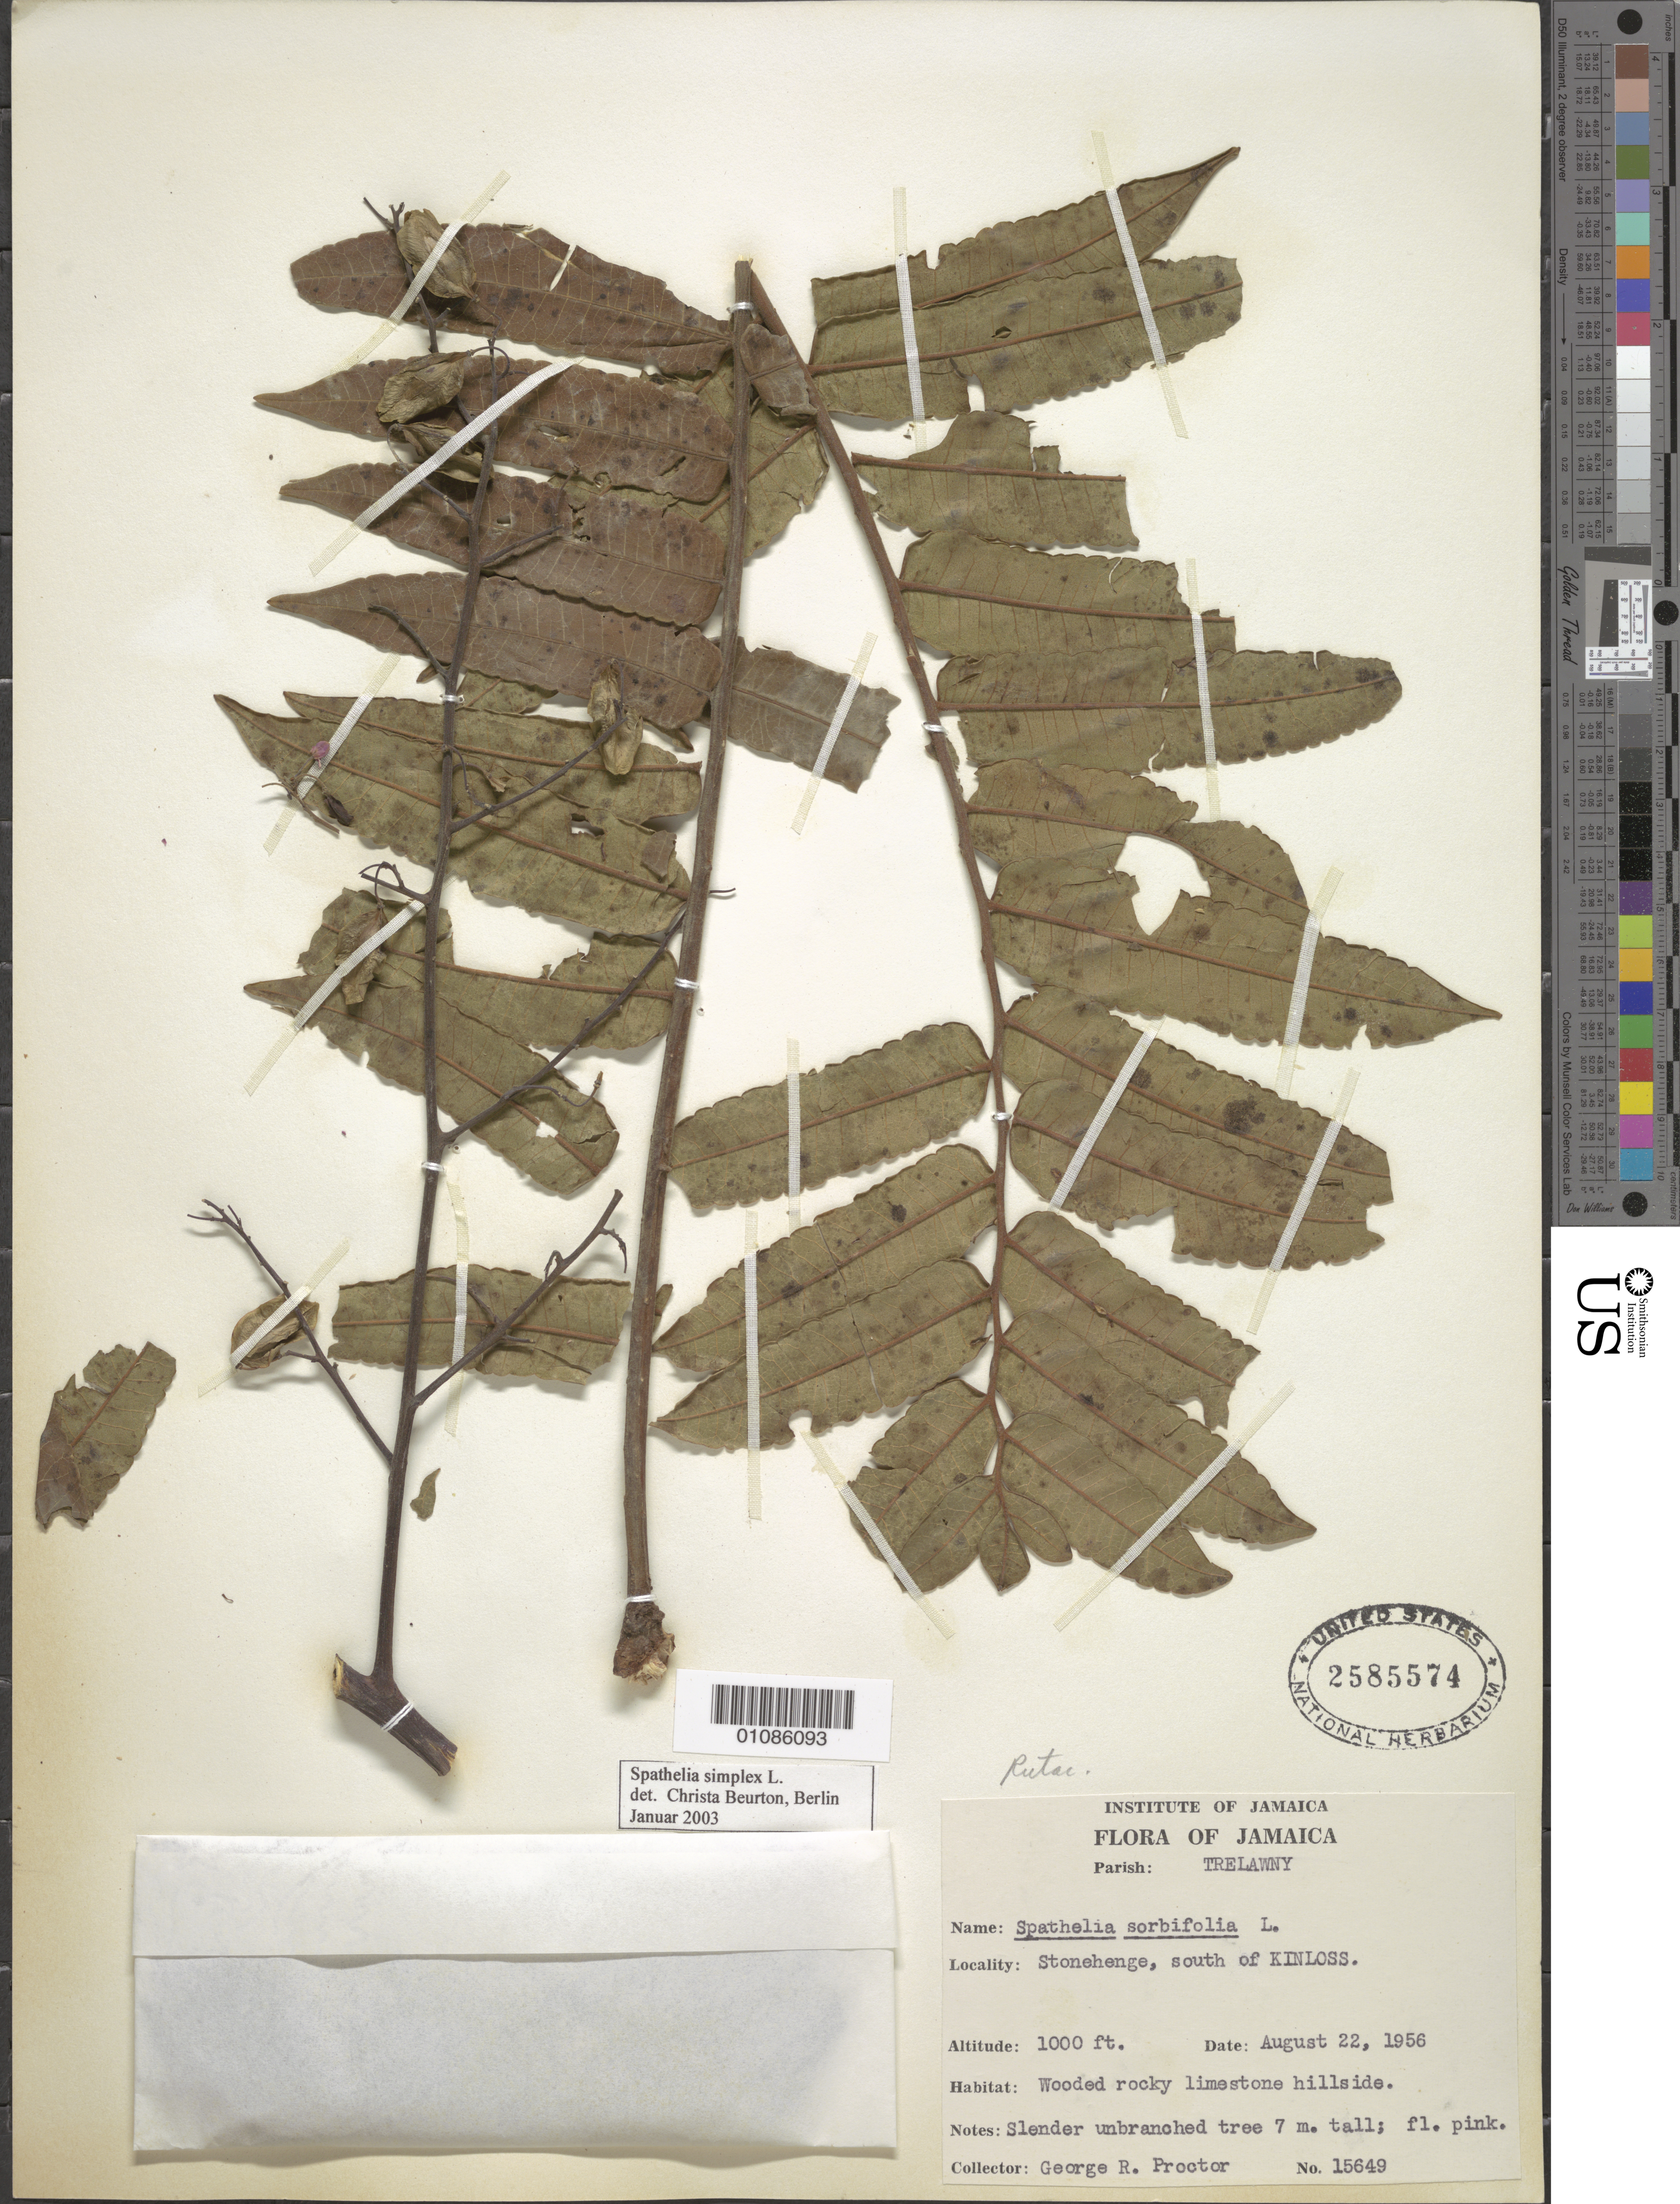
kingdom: Plantae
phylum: Tracheophyta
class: Magnoliopsida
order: Sapindales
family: Rutaceae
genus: Spathelia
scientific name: Spathelia sorbifolia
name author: L.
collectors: G. R. Proctor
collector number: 15649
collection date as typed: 22 Aug 1956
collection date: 1956-08-22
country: Jamaica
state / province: Trelawny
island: Jamaica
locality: Stonehenge, S of Kinloss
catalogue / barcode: US 2585574